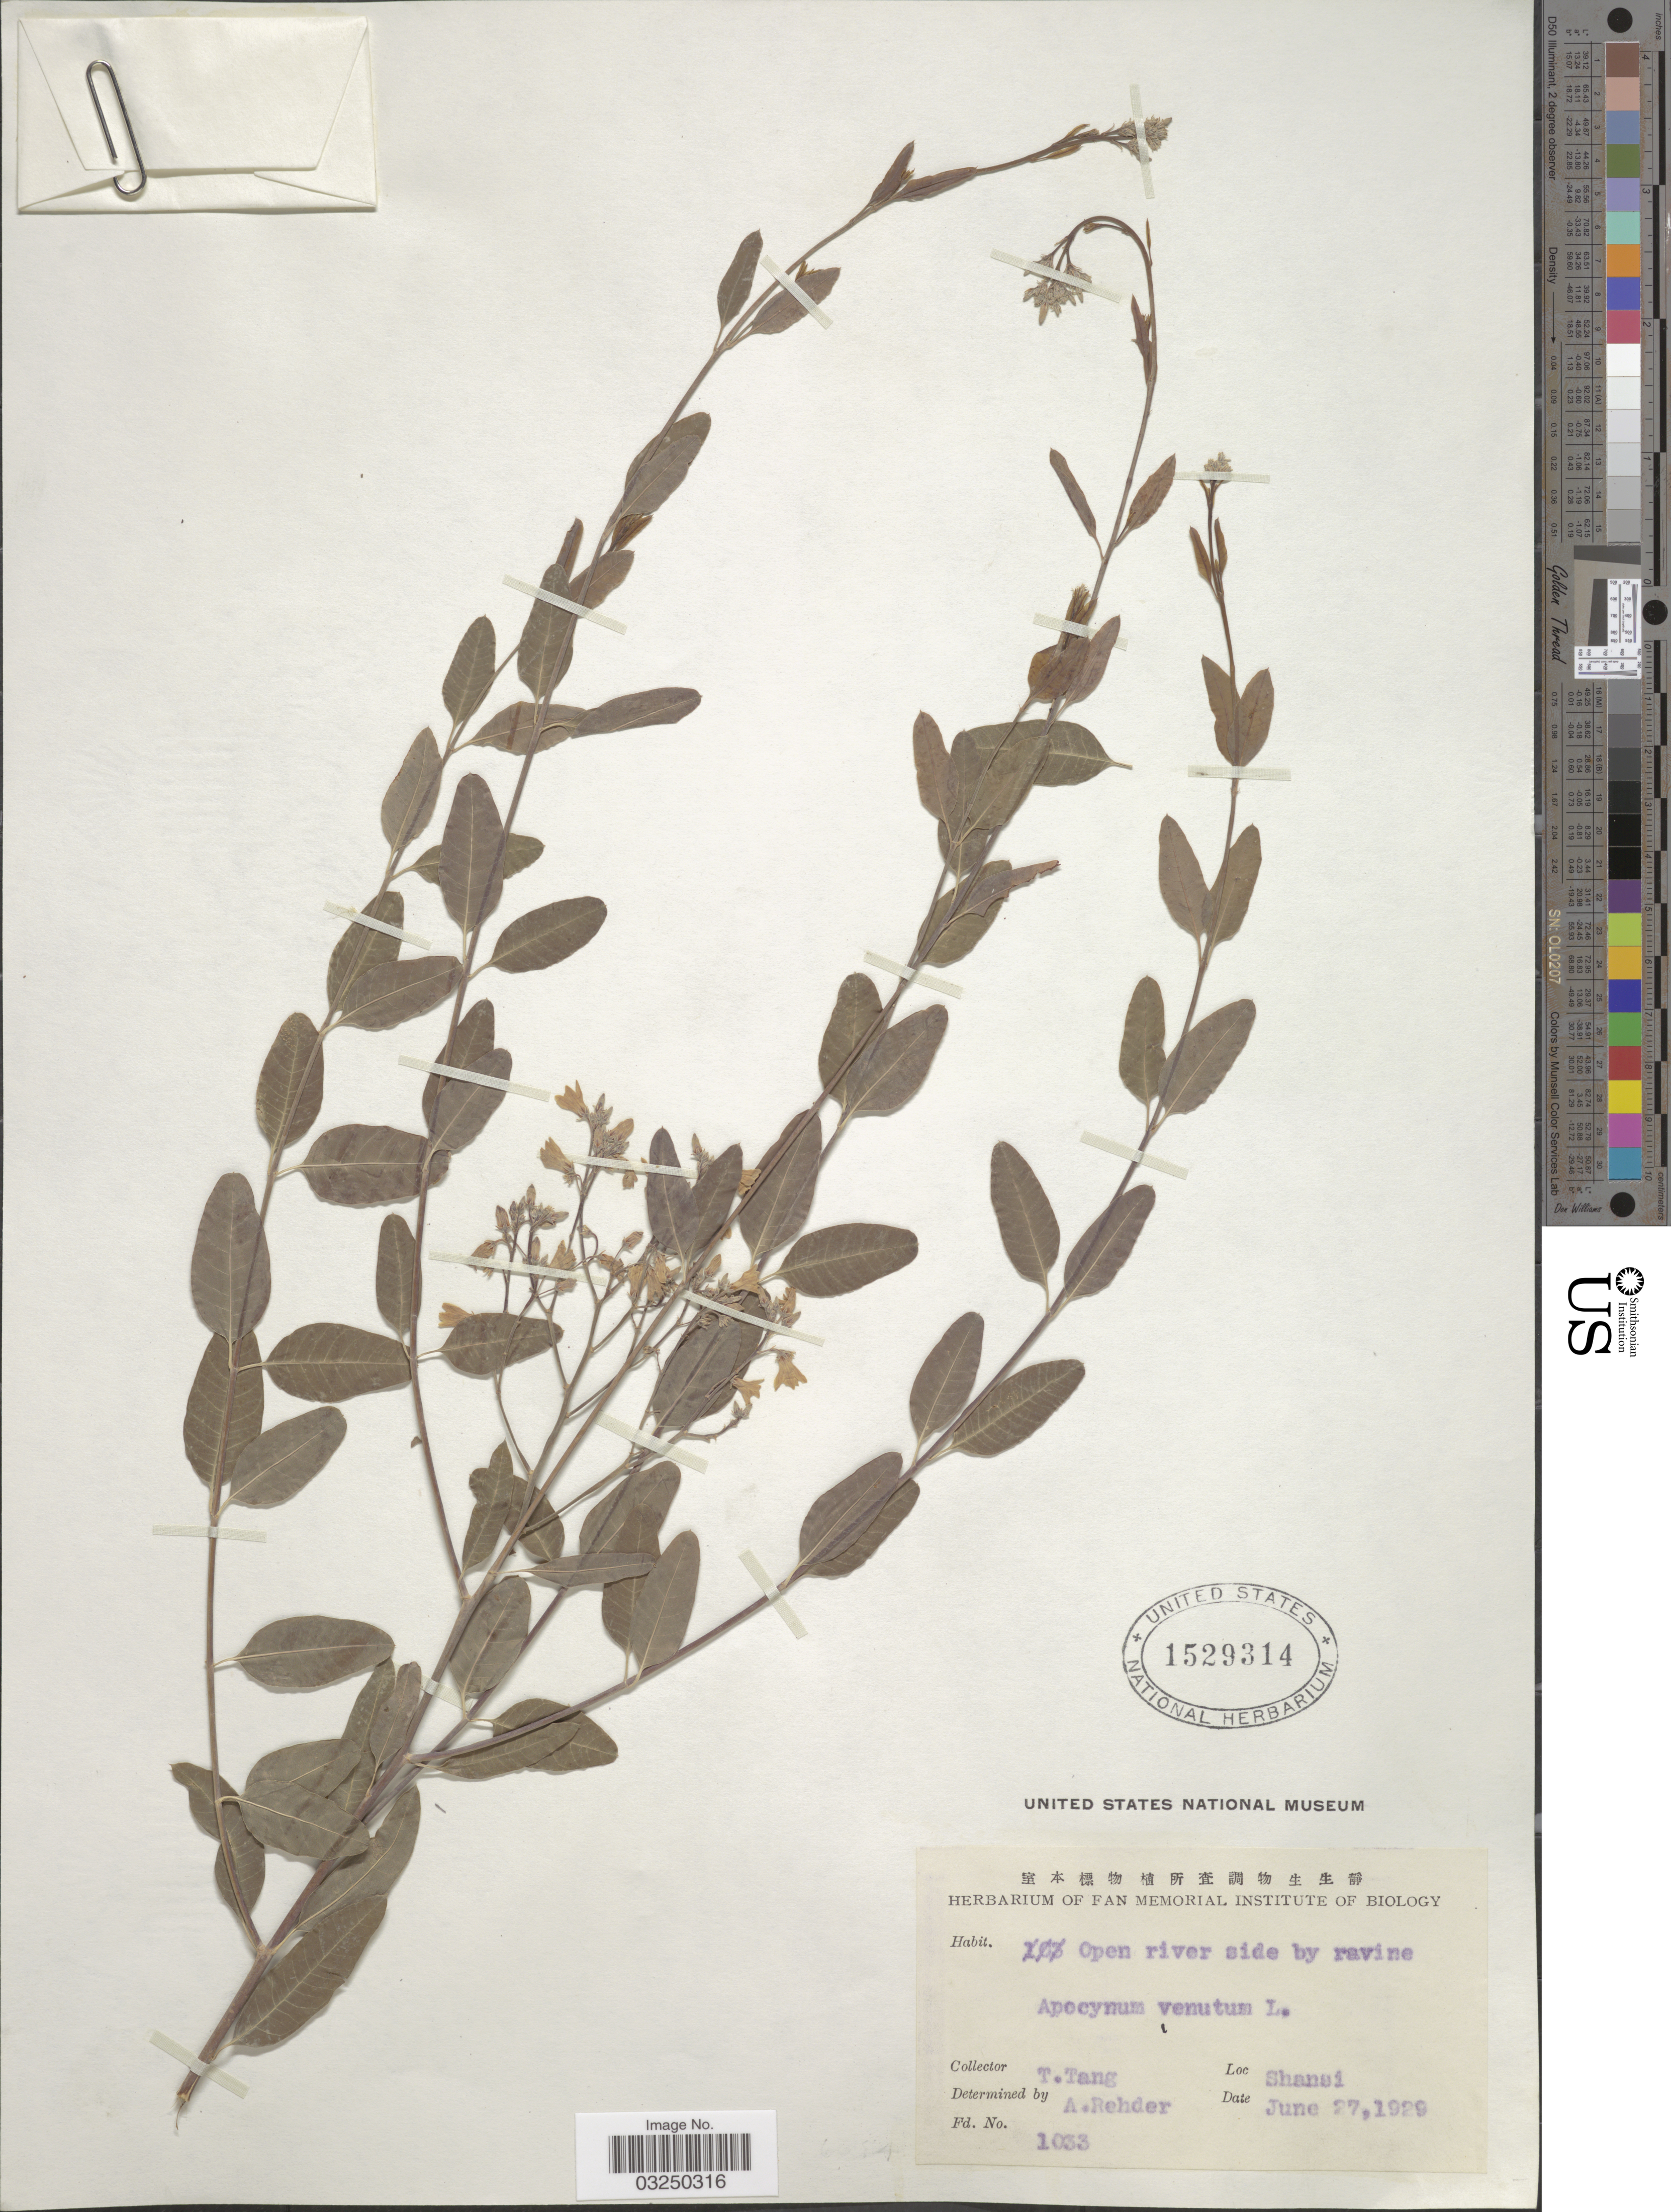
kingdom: Plantae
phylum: Tracheophyta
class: Magnoliopsida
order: Gentianales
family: Apocynaceae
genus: Apocynum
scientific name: Apocynum venetum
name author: L.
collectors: T. Tang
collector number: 1033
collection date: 1929-06-27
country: China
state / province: Shanxi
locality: Shansi.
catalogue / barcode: US 1529314